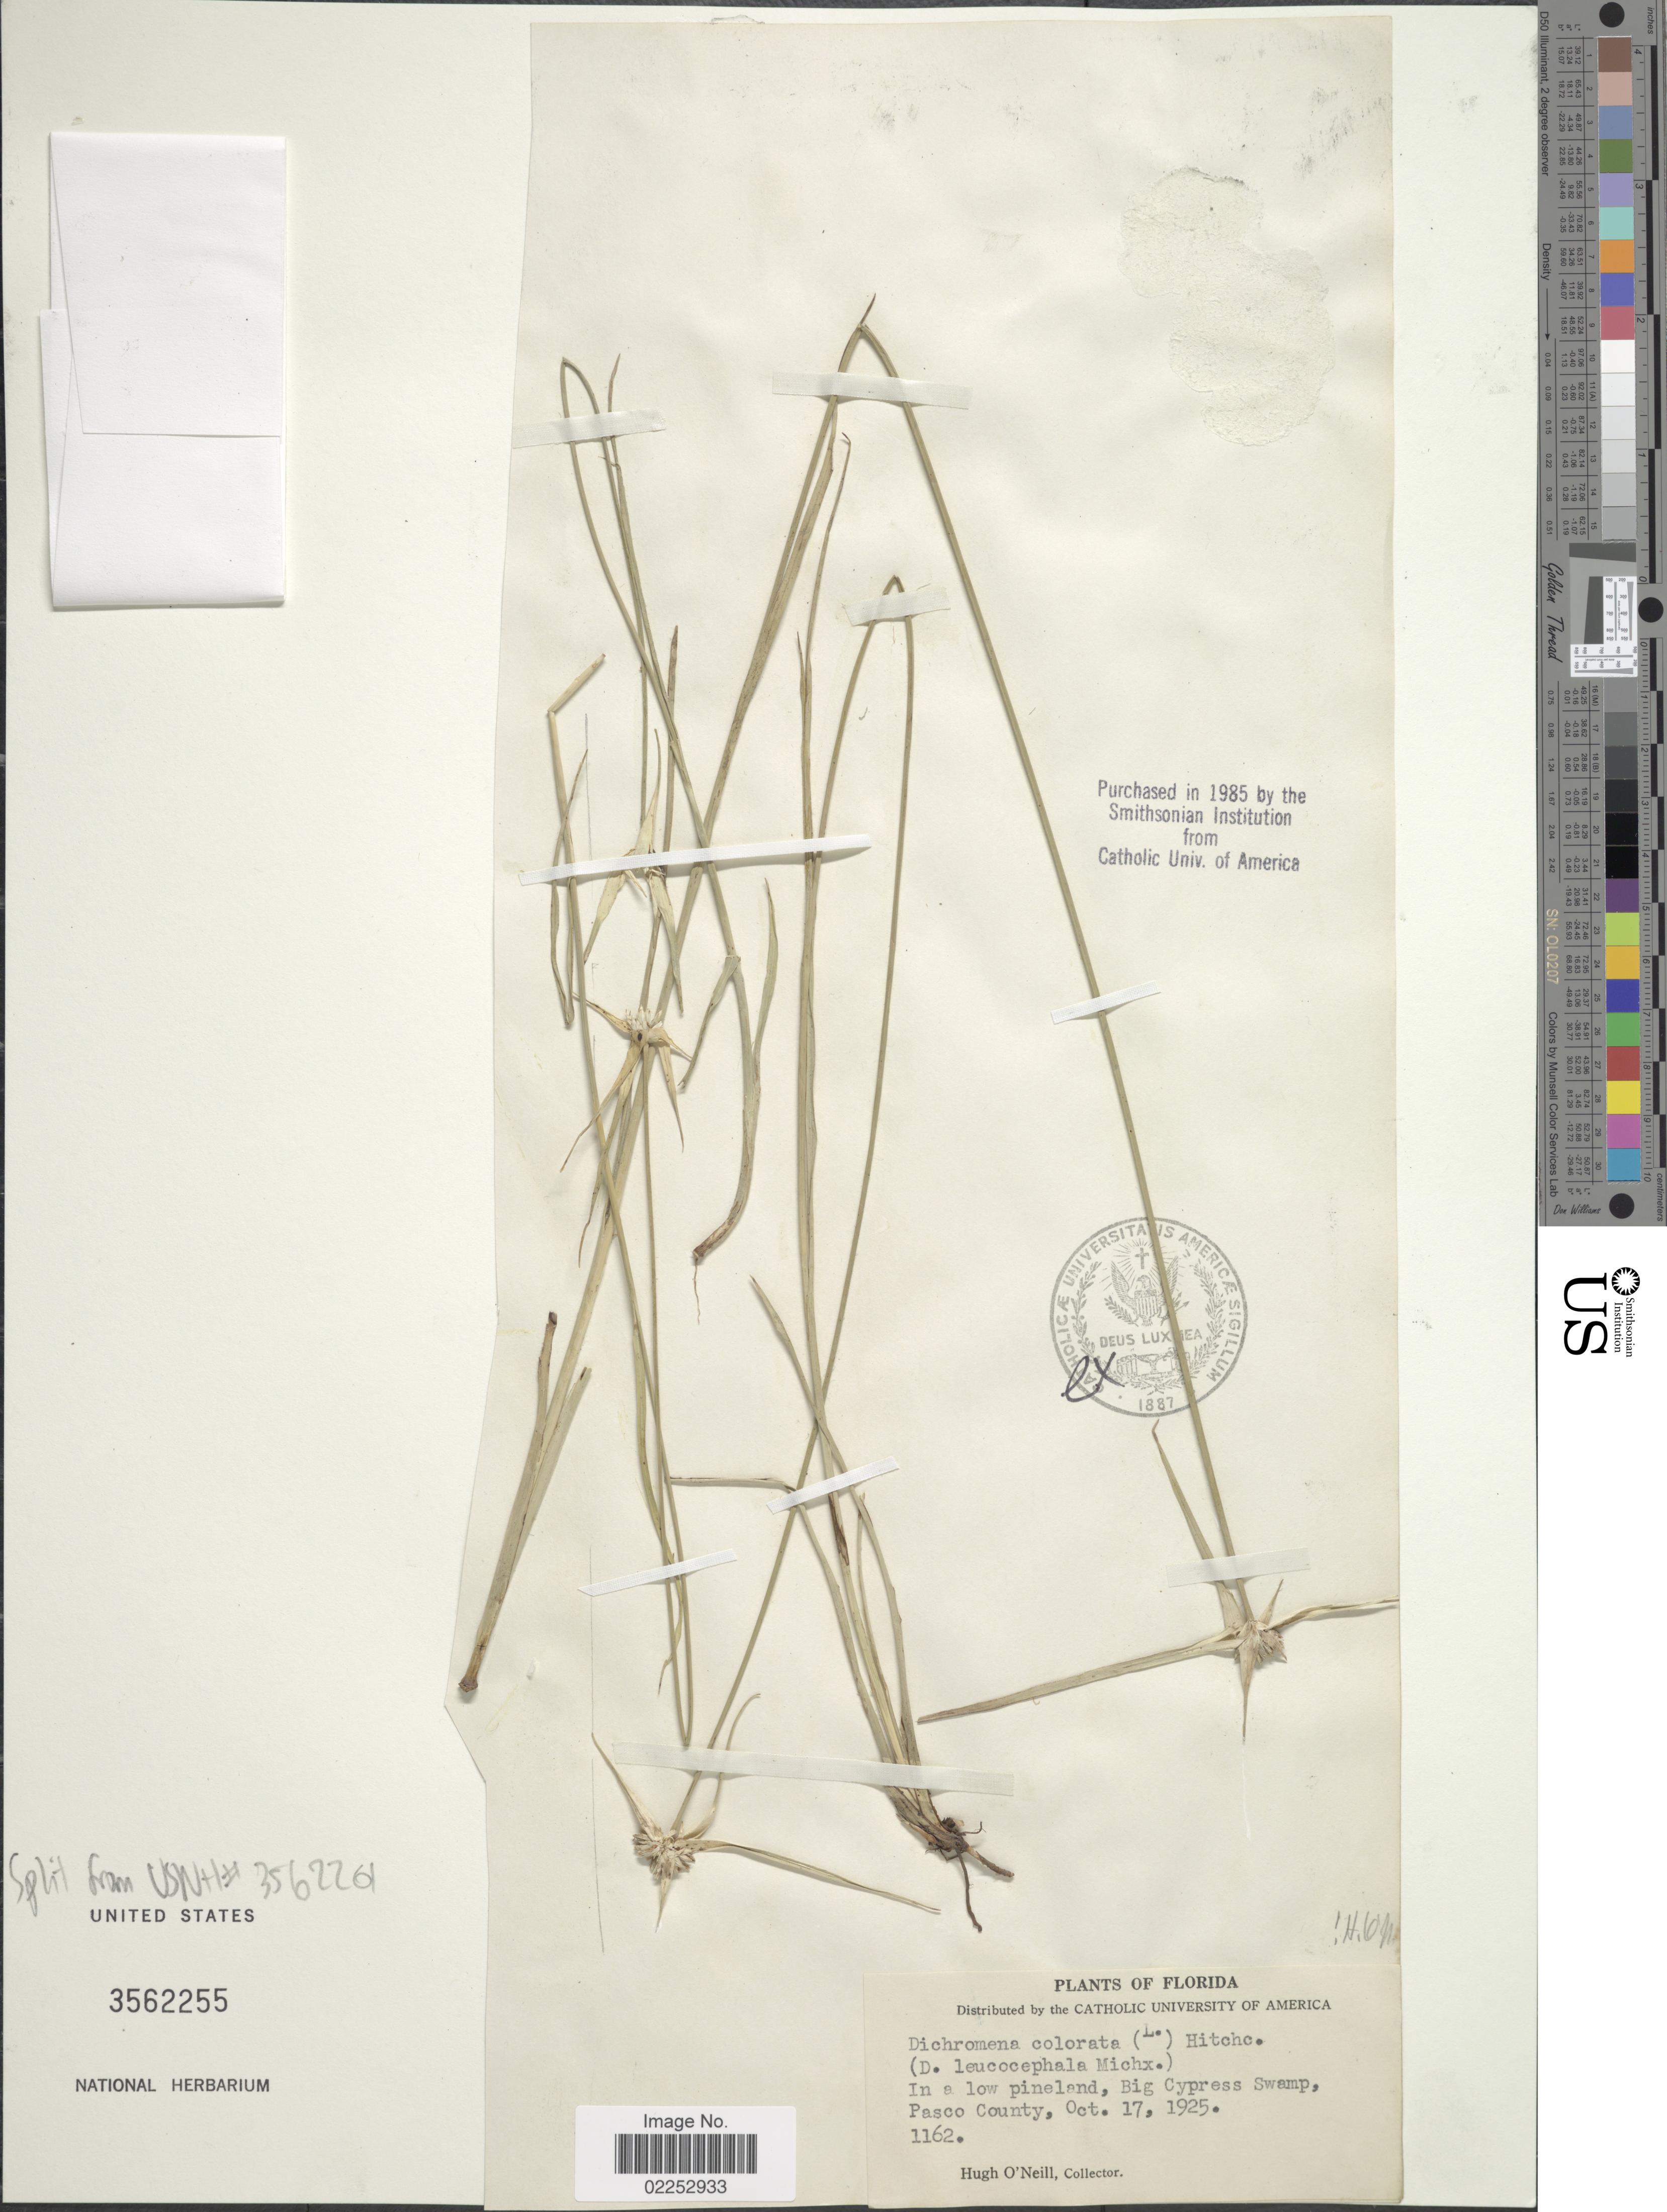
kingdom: Plantae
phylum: Tracheophyta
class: Liliopsida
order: Poales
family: Cyperaceae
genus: Rhynchospora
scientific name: Rhynchospora colorata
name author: (L.) H. Pfeiff.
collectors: H. O'Neill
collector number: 1162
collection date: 1925-10-17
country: United States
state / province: Florida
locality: Big Cypress Swamp, Pasco County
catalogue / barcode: US 3562255